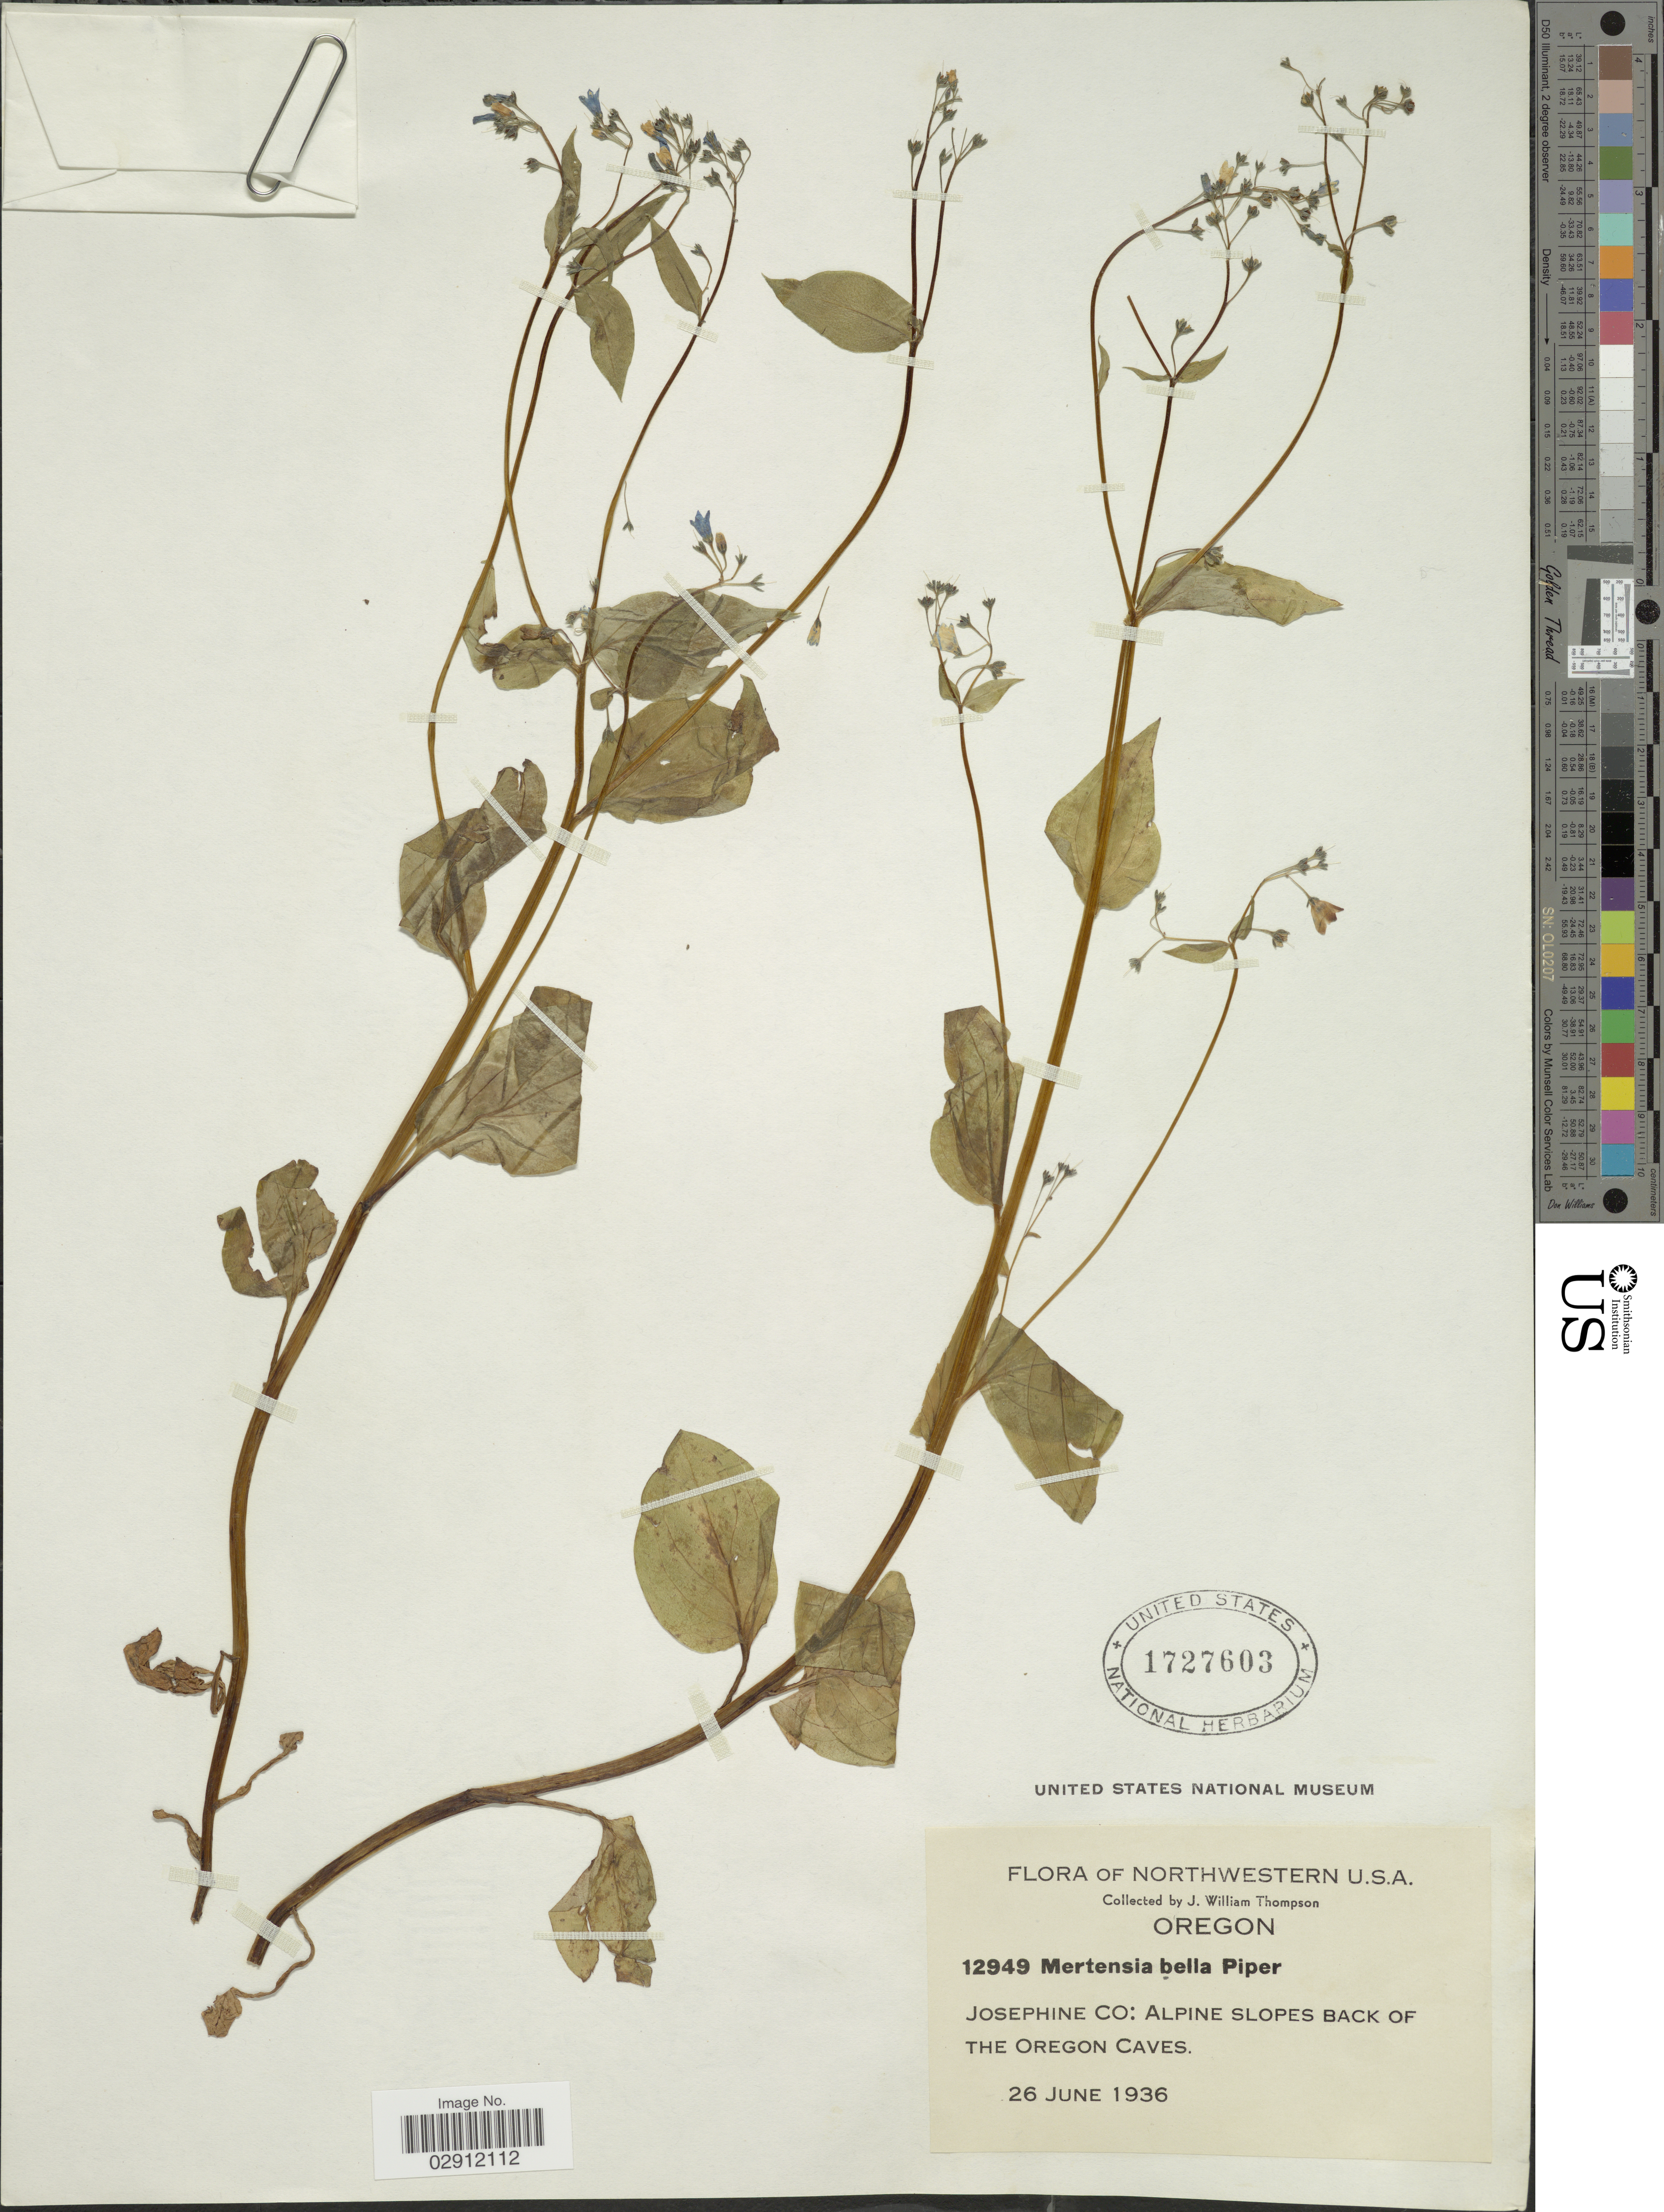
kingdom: Plantae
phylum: Tracheophyta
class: Magnoliopsida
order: Boraginales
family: Boraginaceae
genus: Mertensia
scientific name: Mertensia bella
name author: Piper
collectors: J. W. Thompson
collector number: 12949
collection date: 1936-06-26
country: United States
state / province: Oregon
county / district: Josephine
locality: Northwestern U.S.A. Josephine Co: Alpine slopes back of The Oregon Caves.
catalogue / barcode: US 1727603